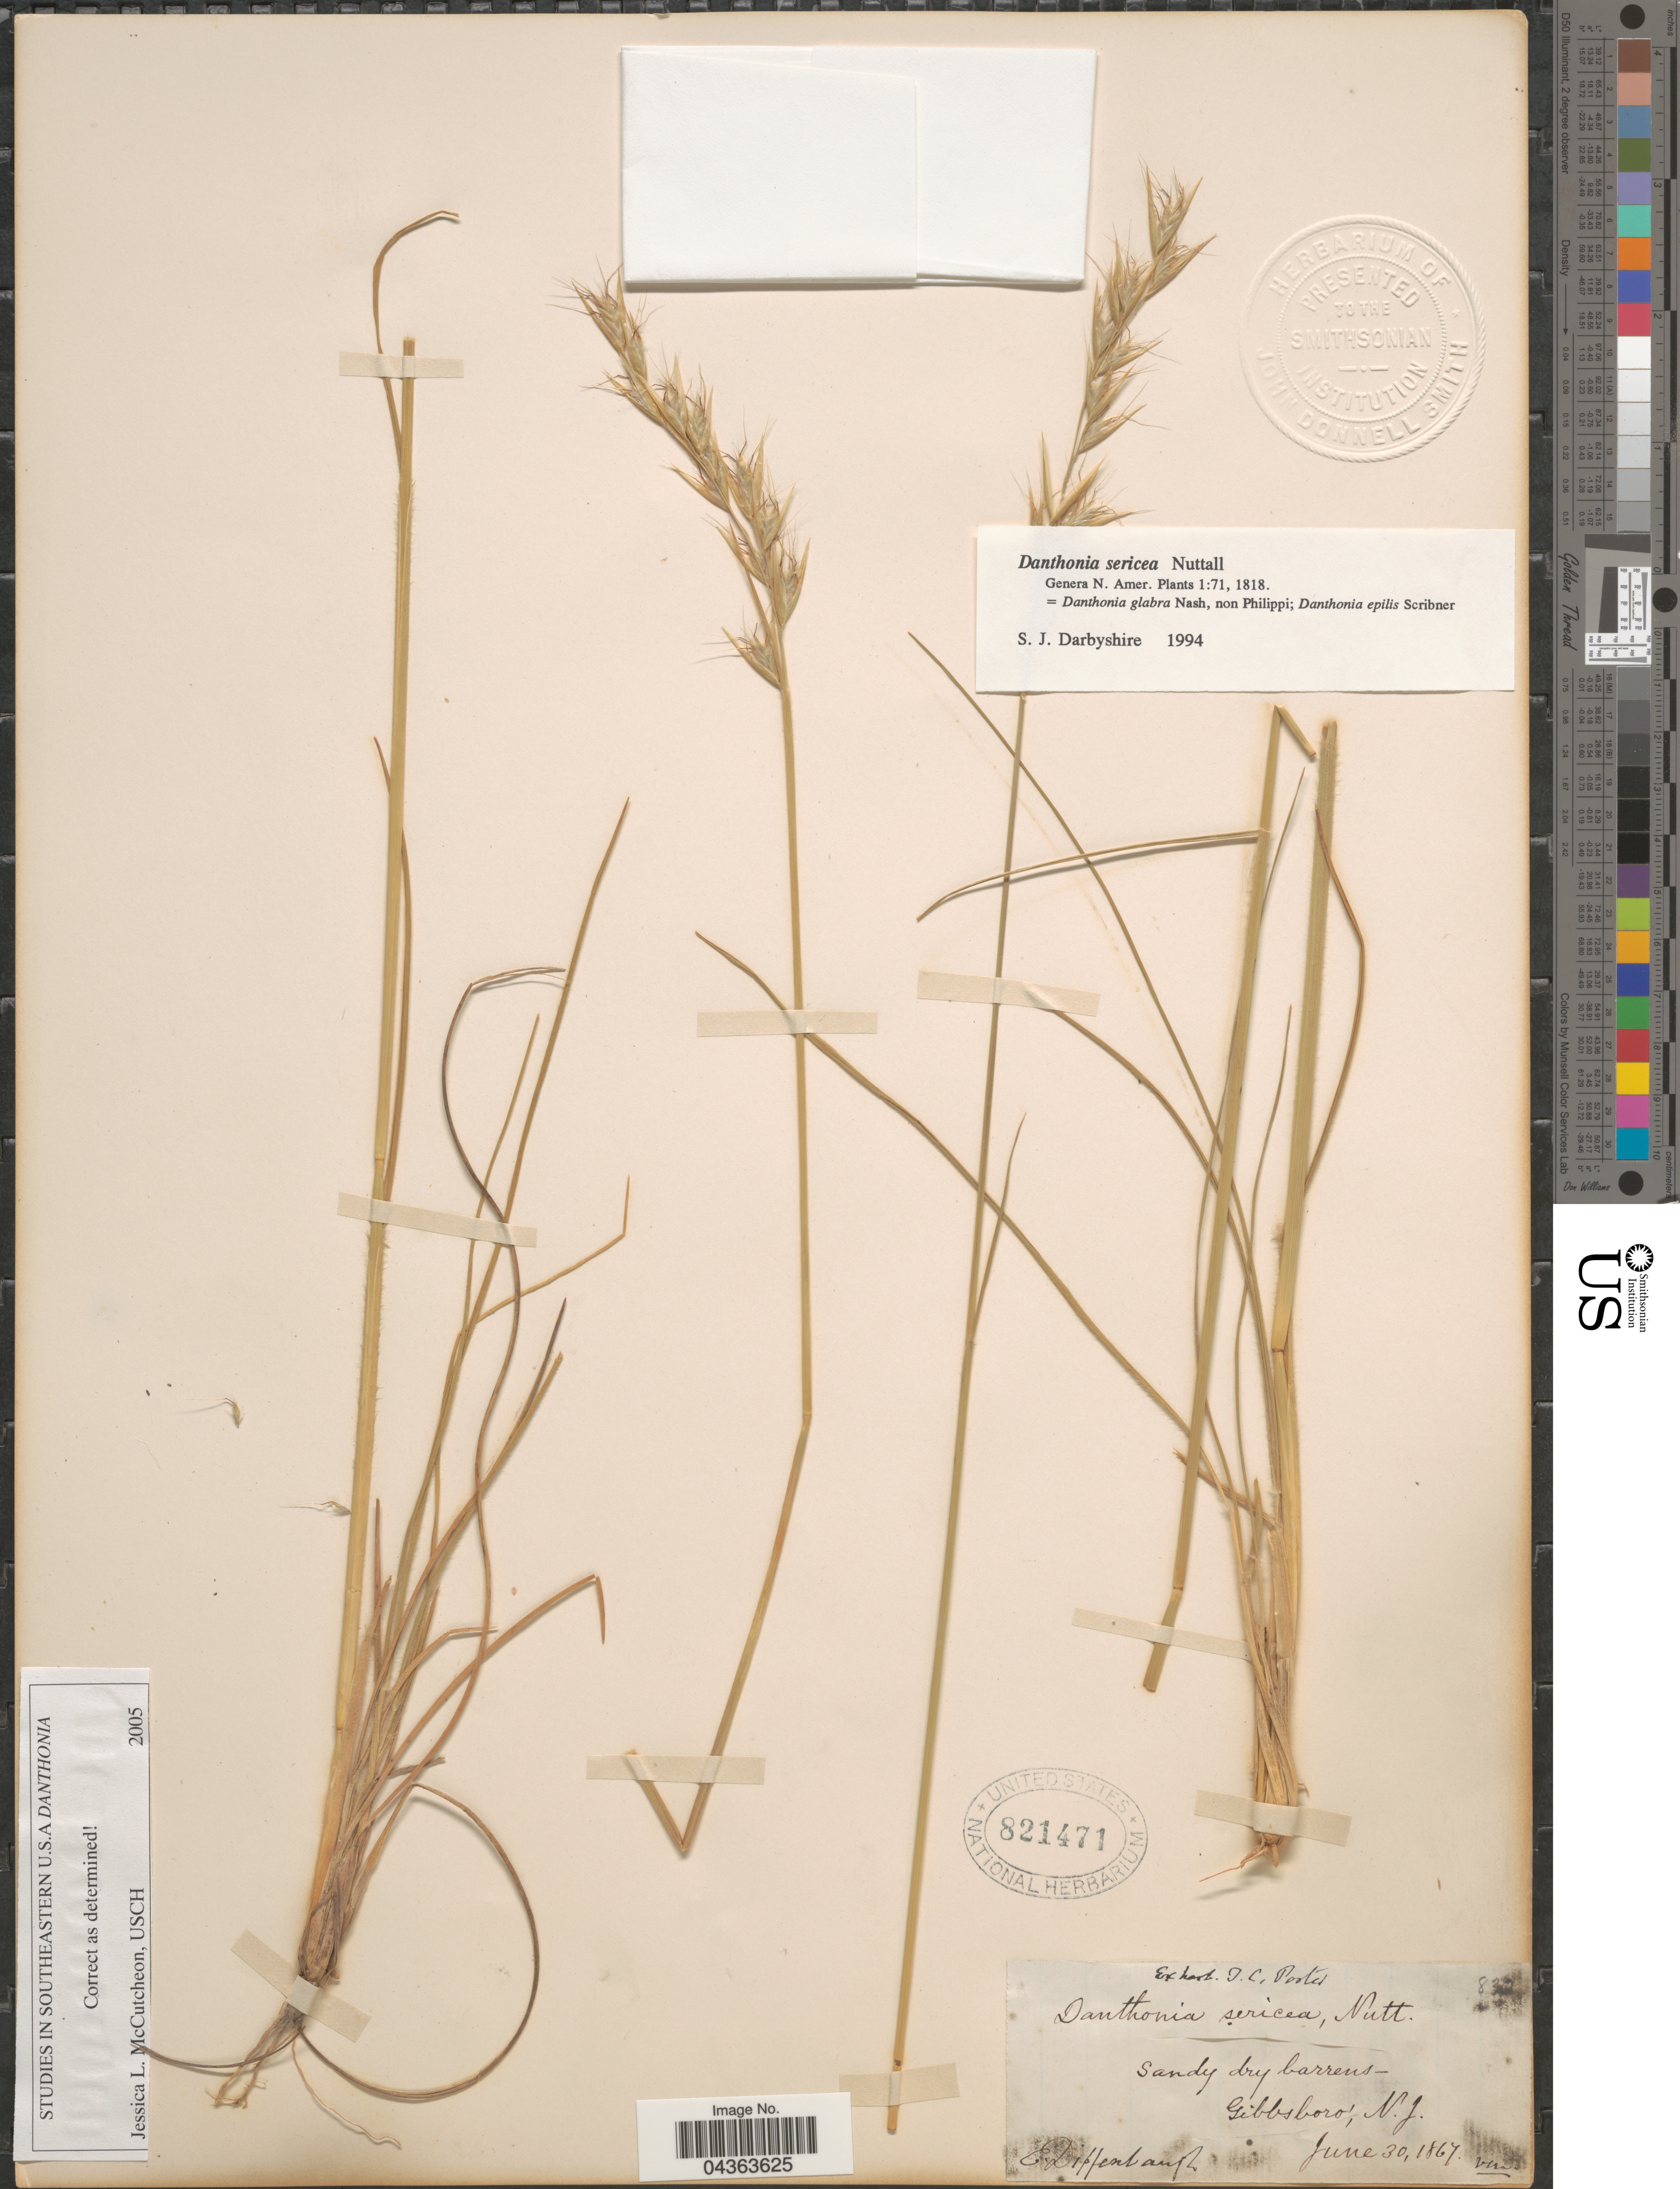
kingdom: Plantae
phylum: Tracheophyta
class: Liliopsida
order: Poales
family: Poaceae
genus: Danthonia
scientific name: Danthonia sericea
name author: Nutt.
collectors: E. Diffenbaugh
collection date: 1867-06-30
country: United States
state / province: New Jersey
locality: Gibbsboro.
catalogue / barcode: US 821471